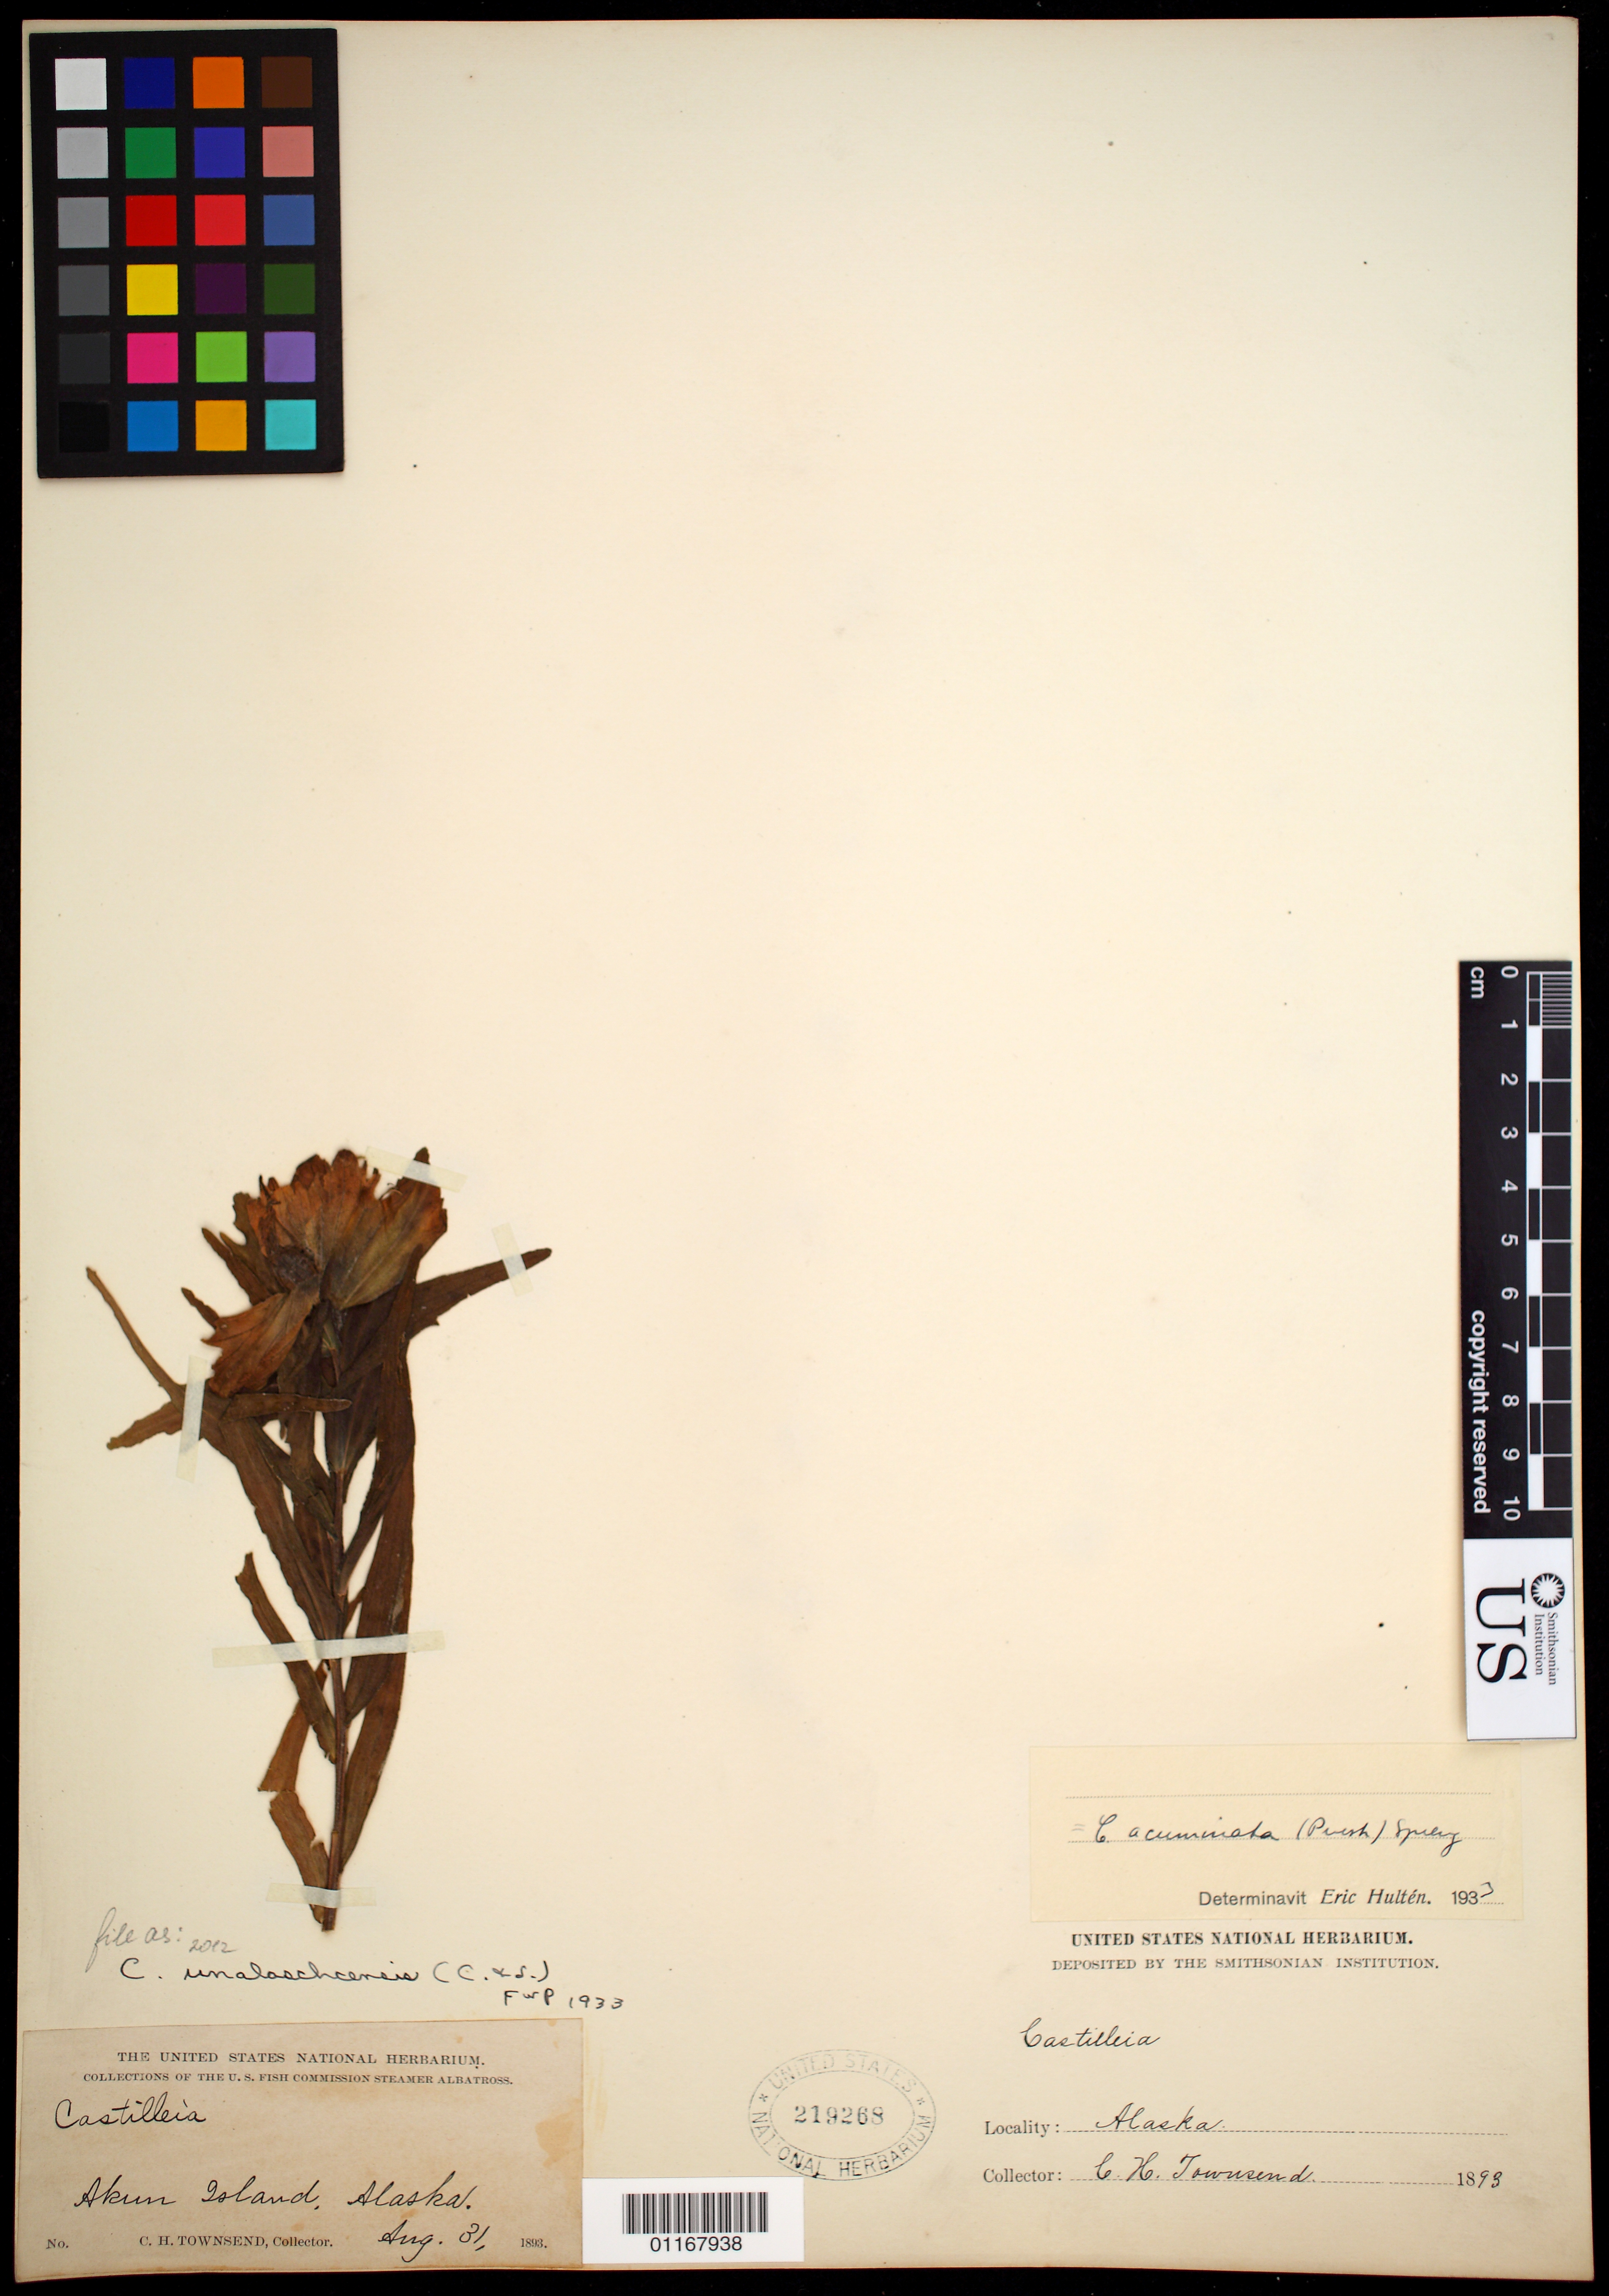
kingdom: Plantae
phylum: Tracheophyta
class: Magnoliopsida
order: Lamiales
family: Orobanchaceae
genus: Castilleja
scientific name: Castilleja unalaschcensis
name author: (Cham. & Schltdl.) Malte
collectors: C. H. Townsend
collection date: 1893-08-31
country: United States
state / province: Alaska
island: Akun Island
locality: Akun Island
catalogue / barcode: US 219268